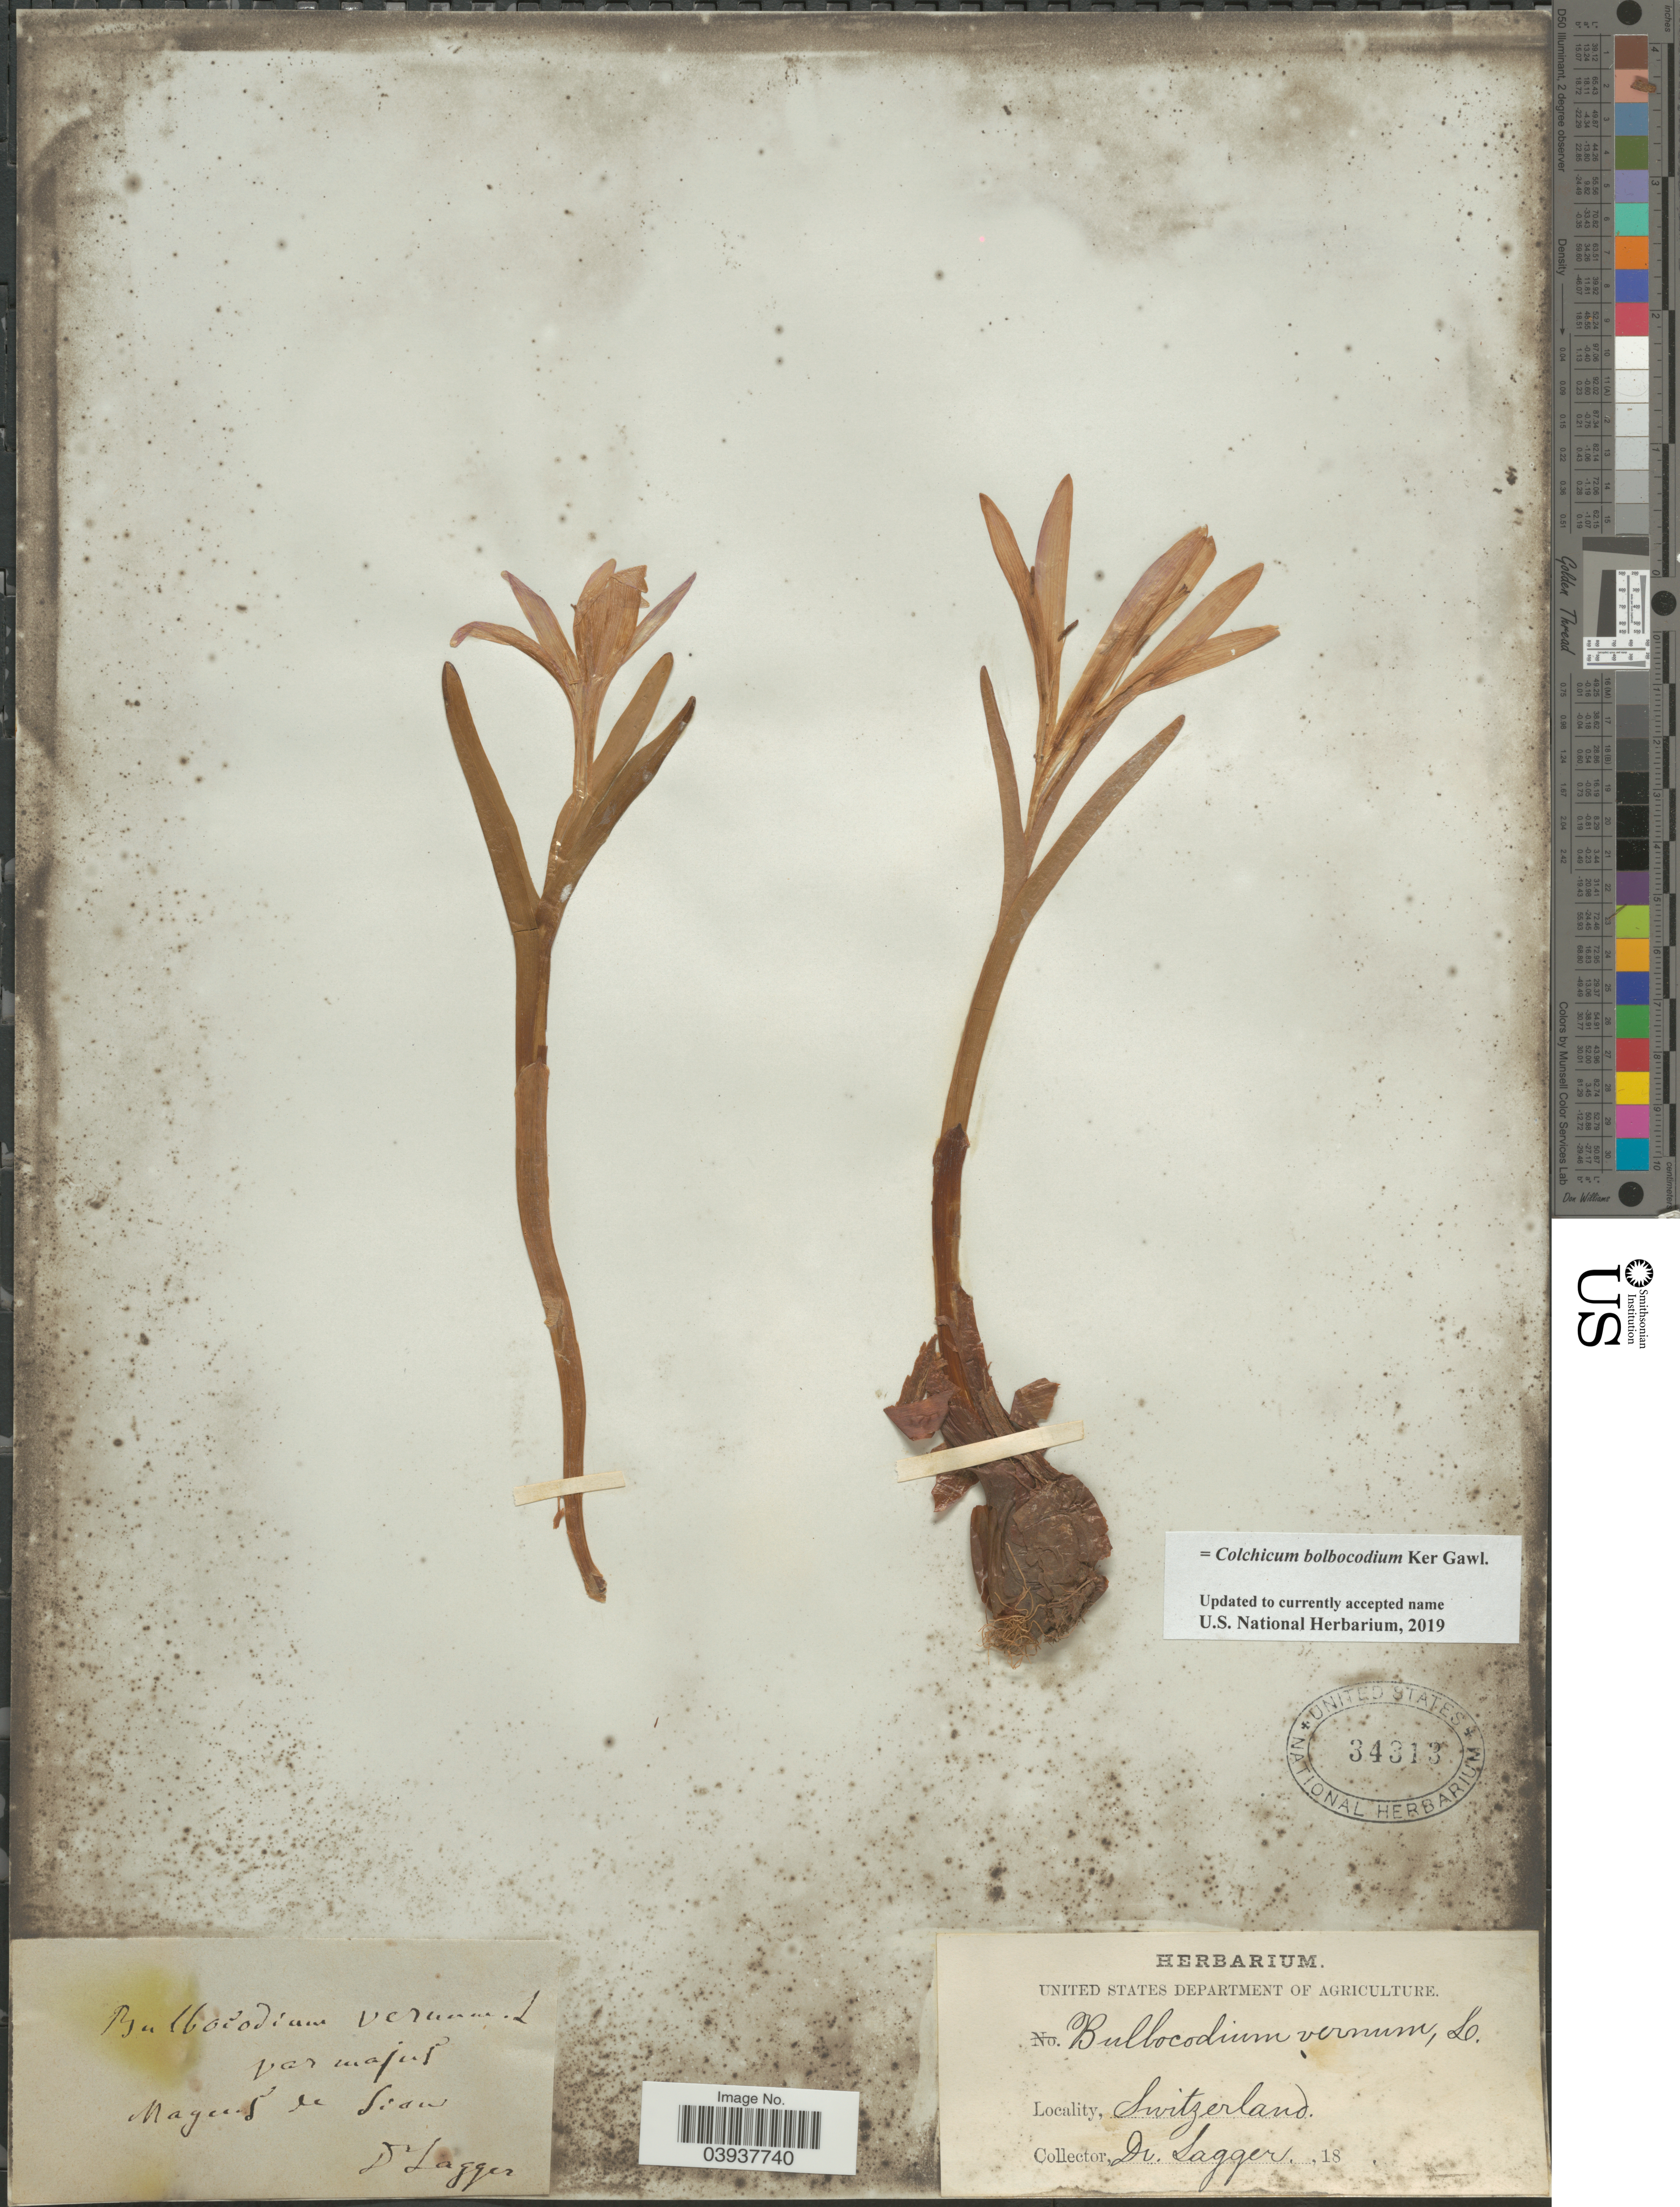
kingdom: Plantae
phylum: Tracheophyta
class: Liliopsida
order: Liliales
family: Colchicaceae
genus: Colchicum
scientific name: Colchicum bulbocodium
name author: Ker Gawl.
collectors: F. J. Lagger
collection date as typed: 18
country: Switzerland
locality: Maguis de Sian.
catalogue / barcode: US 34313